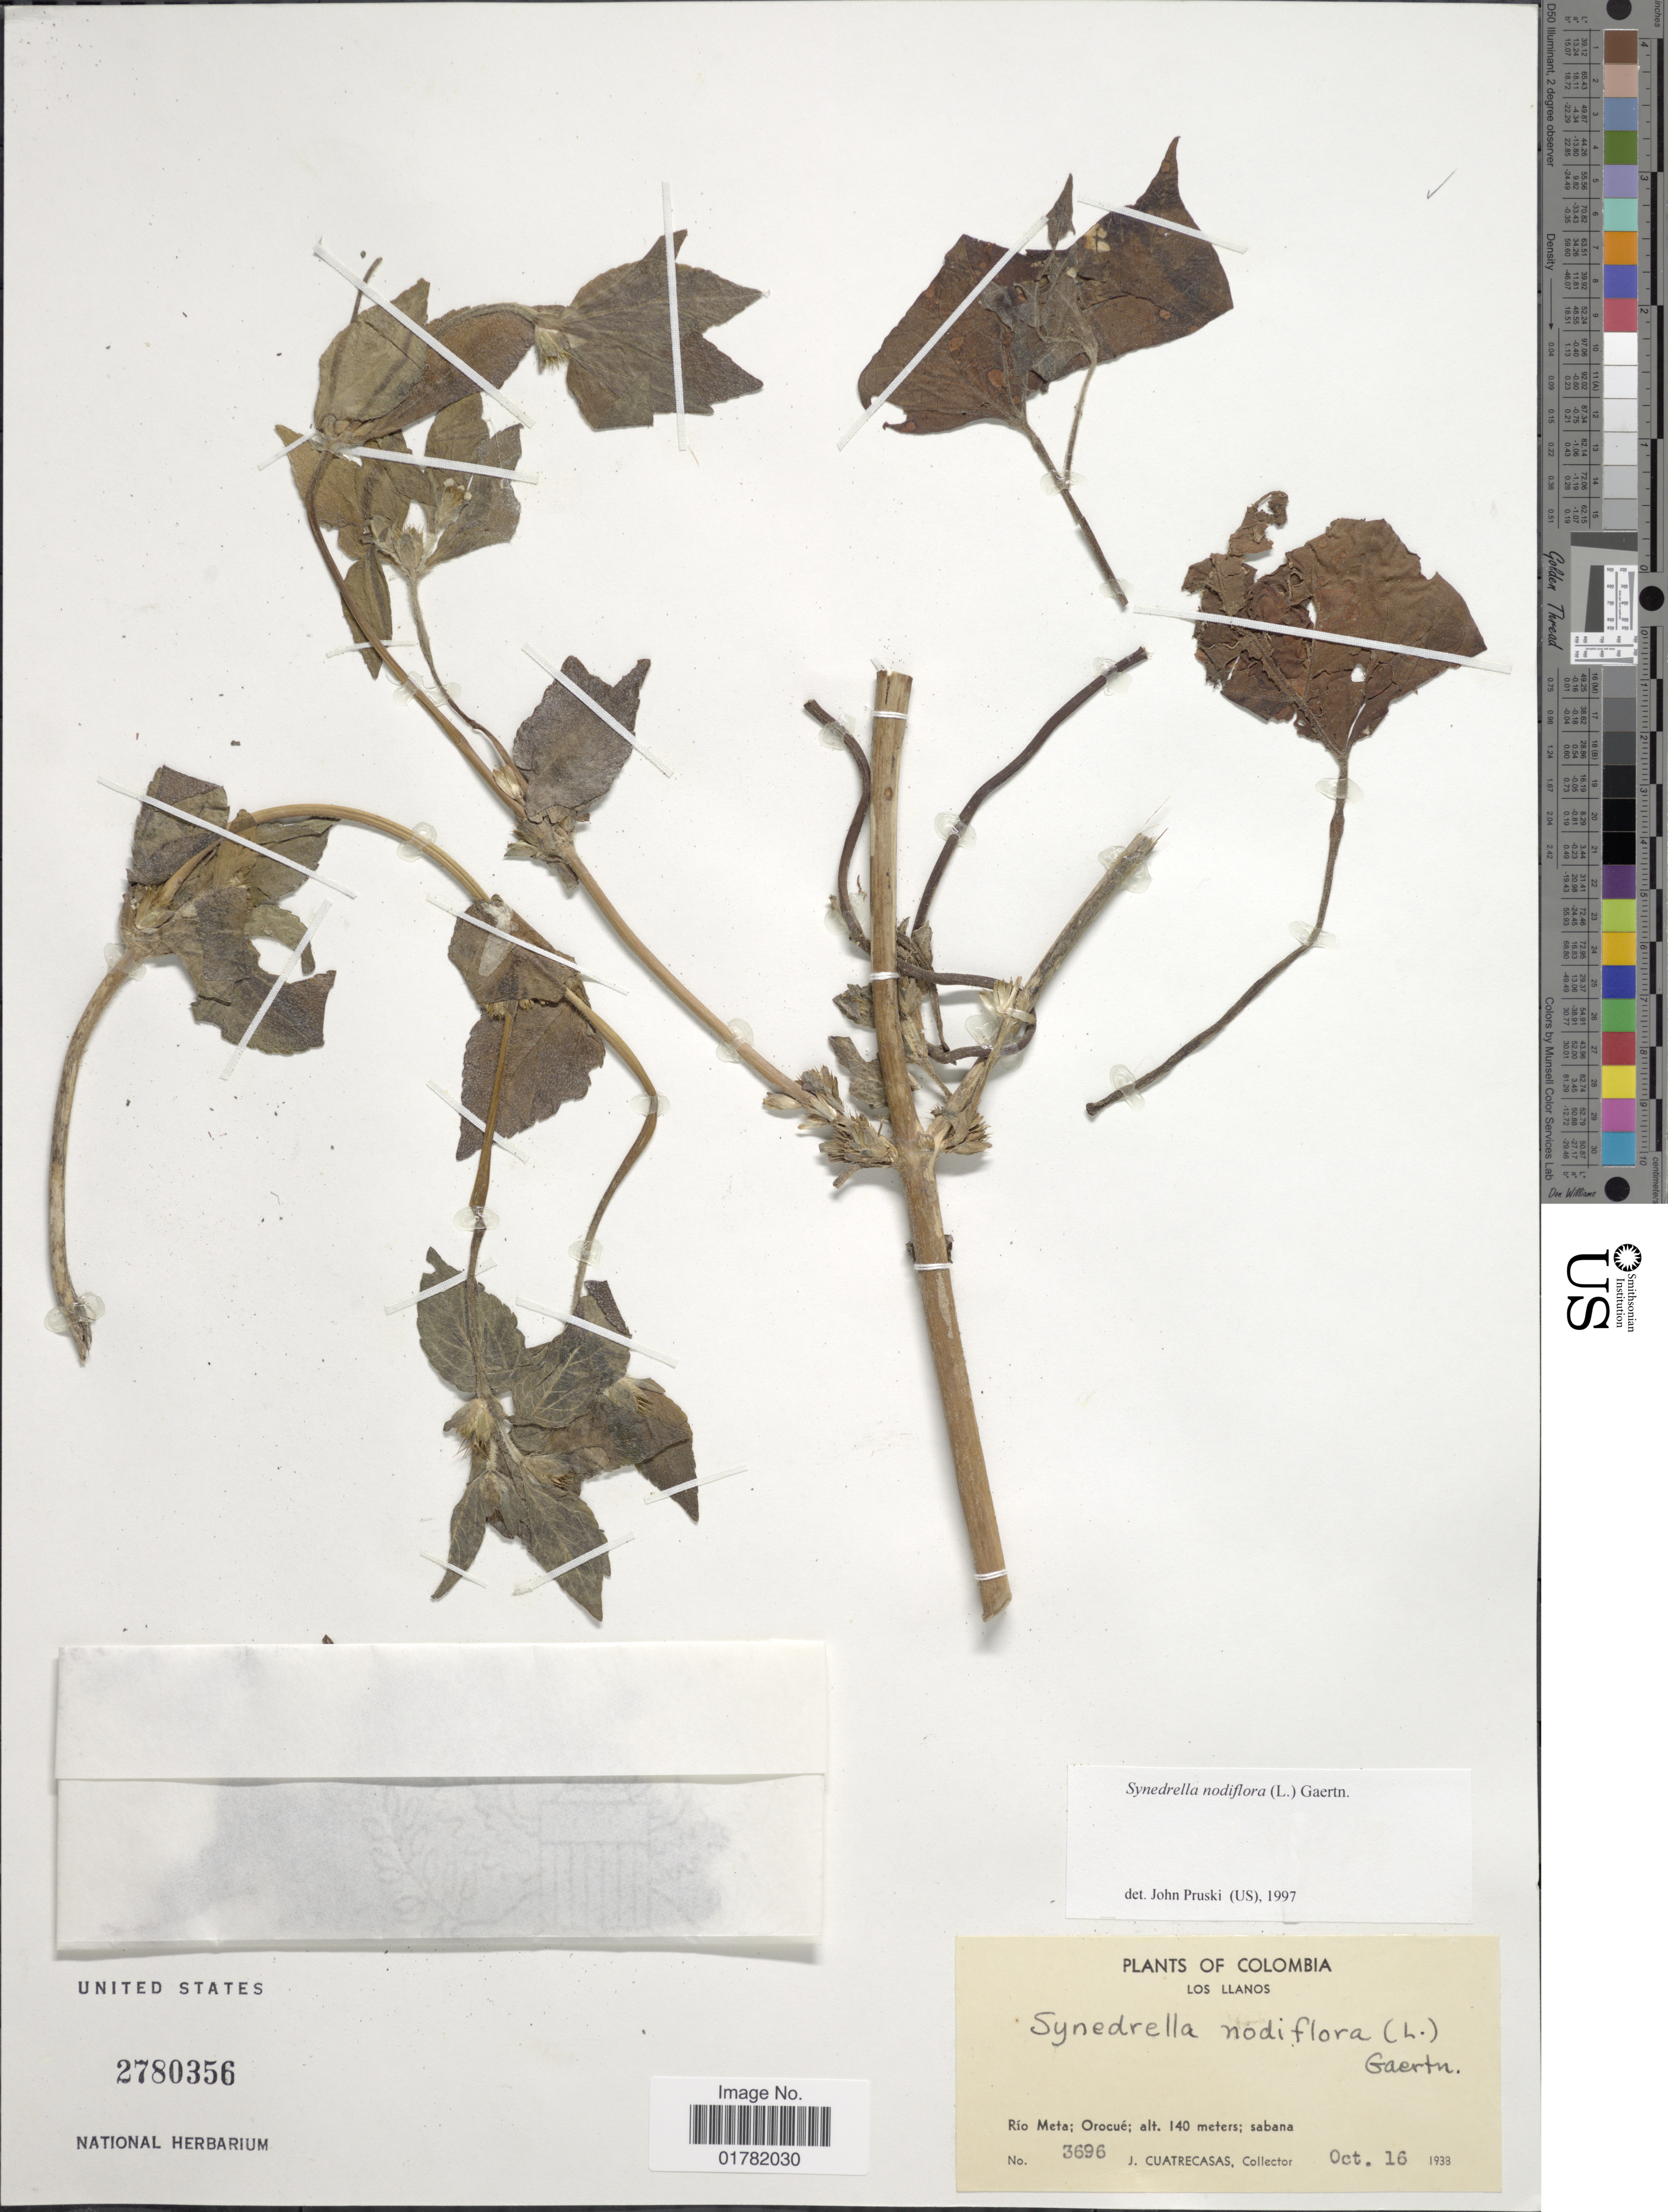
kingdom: Plantae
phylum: Tracheophyta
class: Magnoliopsida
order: Asterales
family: Asteraceae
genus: Synedrella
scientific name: Synedrella nodiflora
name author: (L.) Gaertn.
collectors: J. Cuatrecasas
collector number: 3696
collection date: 1938-10-16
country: Colombia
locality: Los Llanos, Río Meta; Orocué, sabana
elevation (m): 140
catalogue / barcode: US 2780356